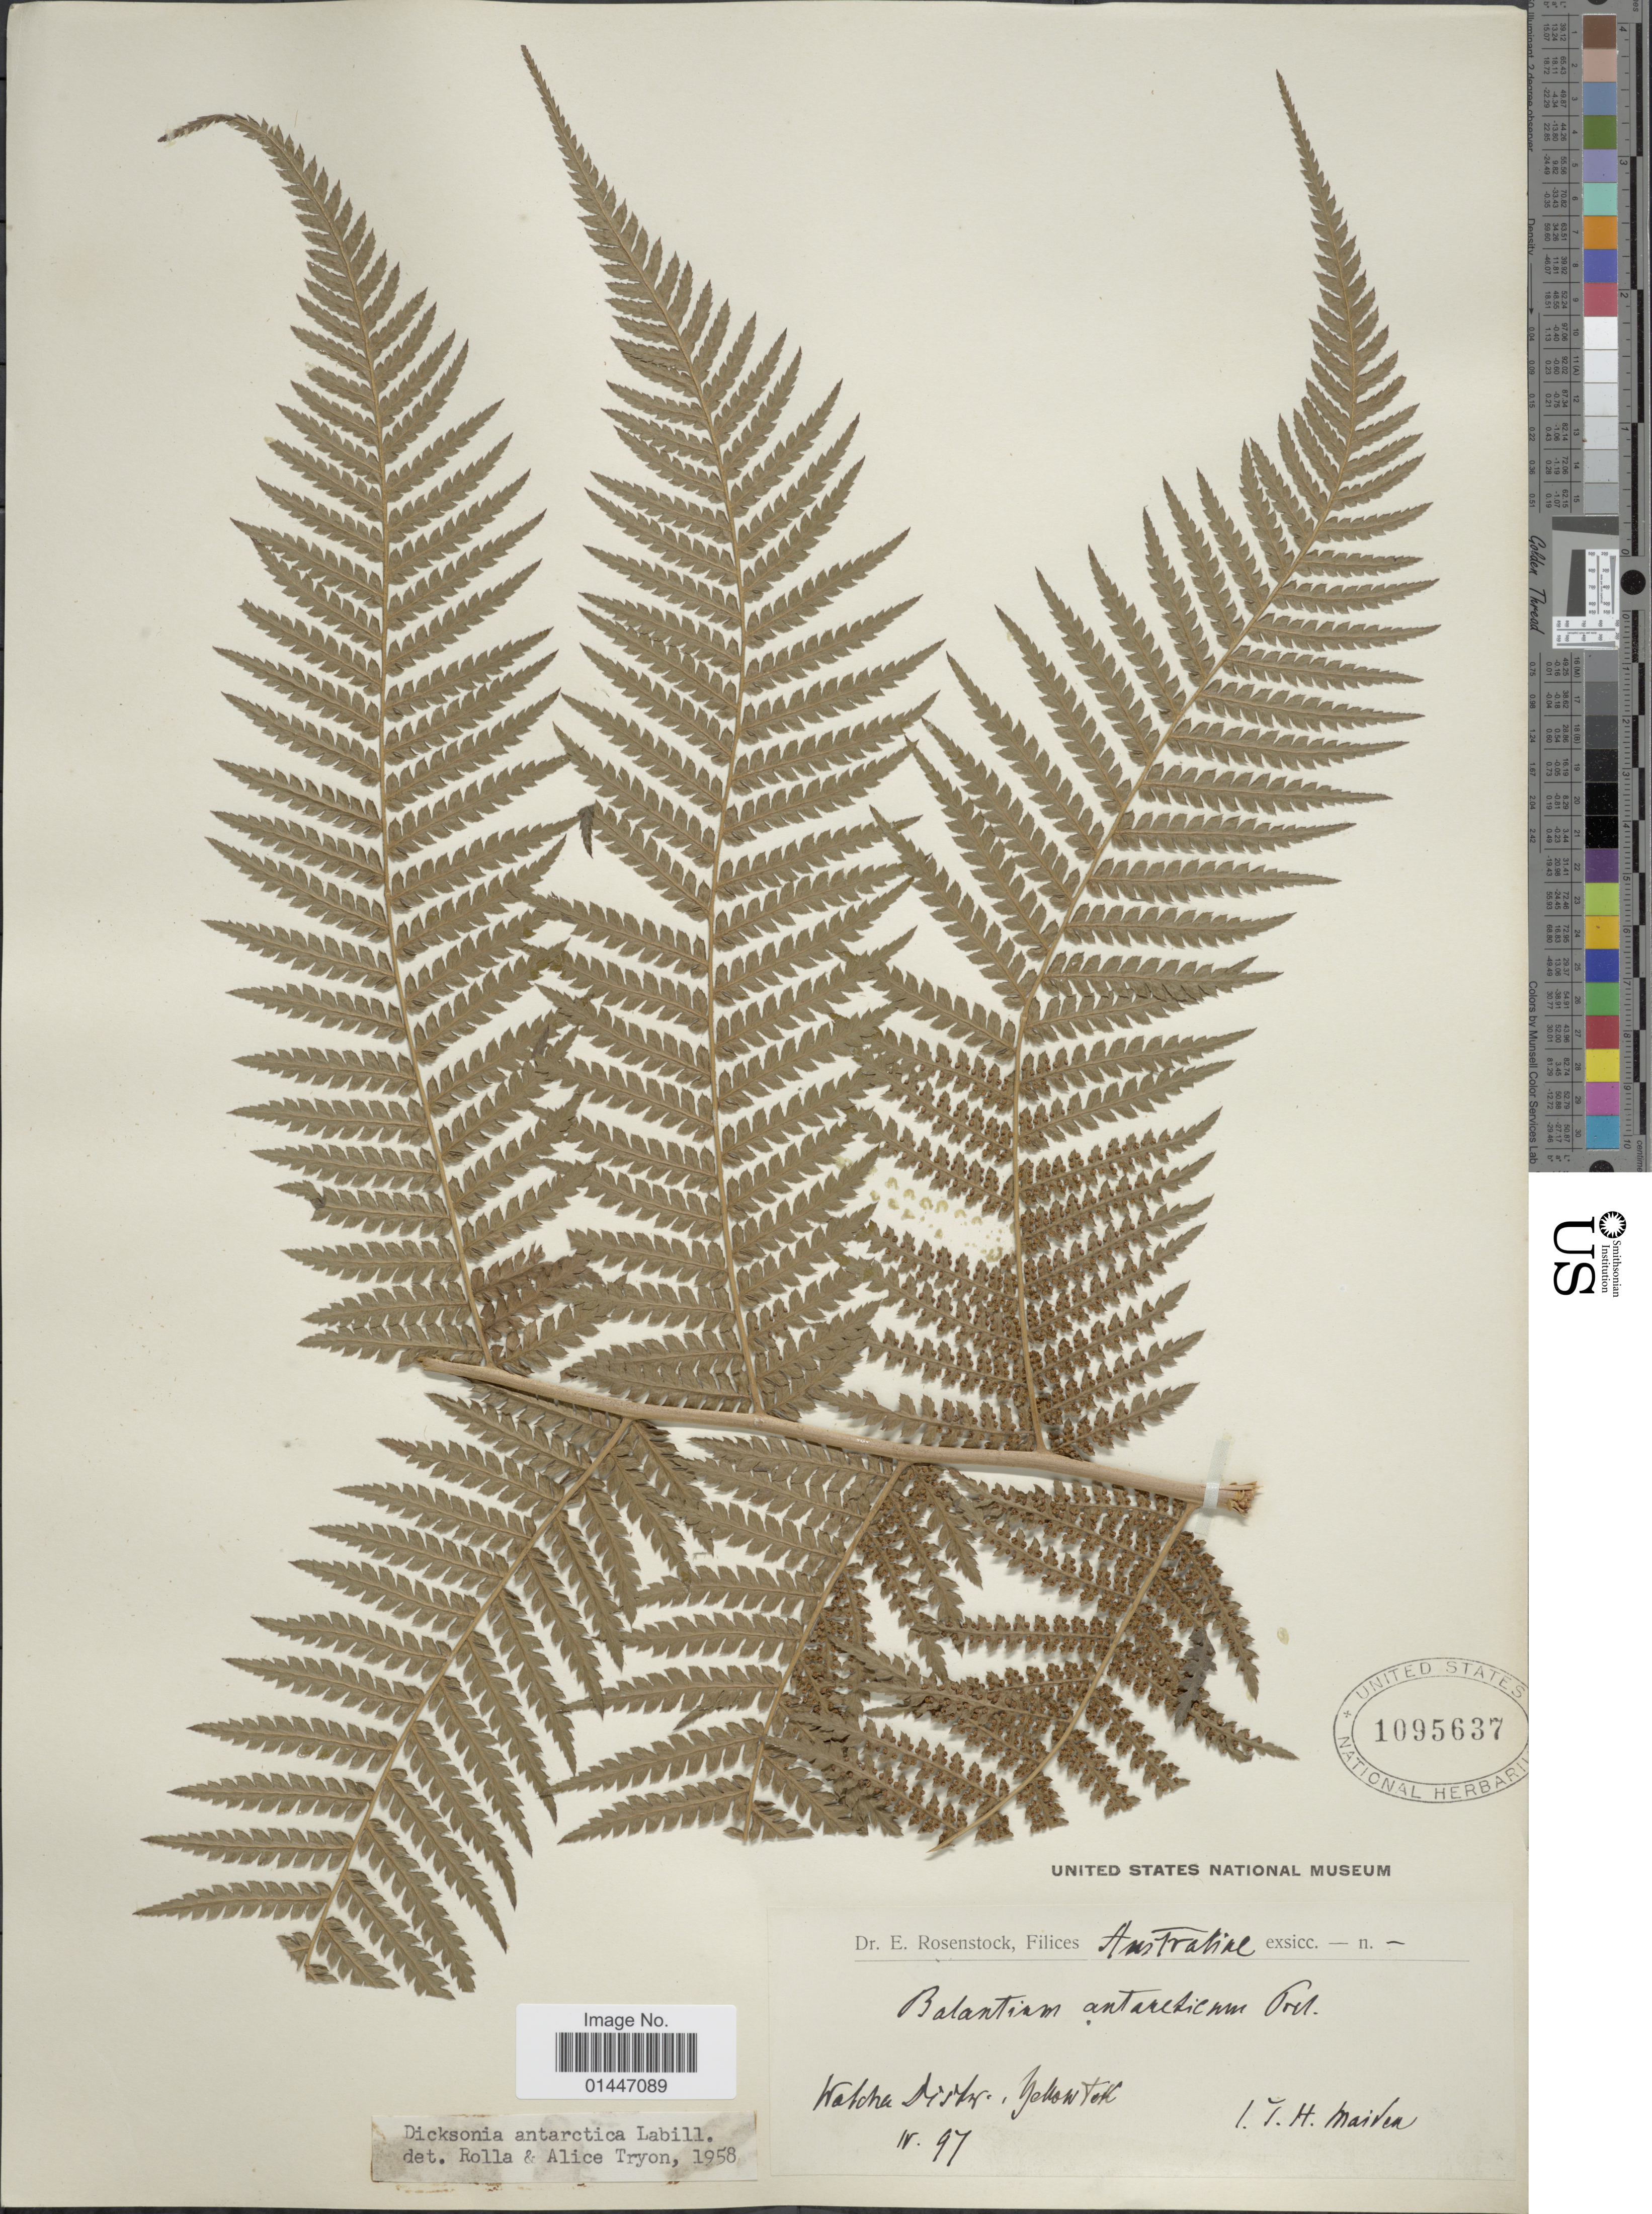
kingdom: Plantae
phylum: Tracheophyta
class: Polypodiopsida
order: Cyatheales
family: Dicksoniaceae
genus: Dicksonia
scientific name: Dicksonia antarctica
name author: Labill.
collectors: J. Maiden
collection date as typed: Transcribed d/m/y: /4/97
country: Australia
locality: Walcha Distr. Yellow Fall [interpreted]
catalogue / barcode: US 1095637